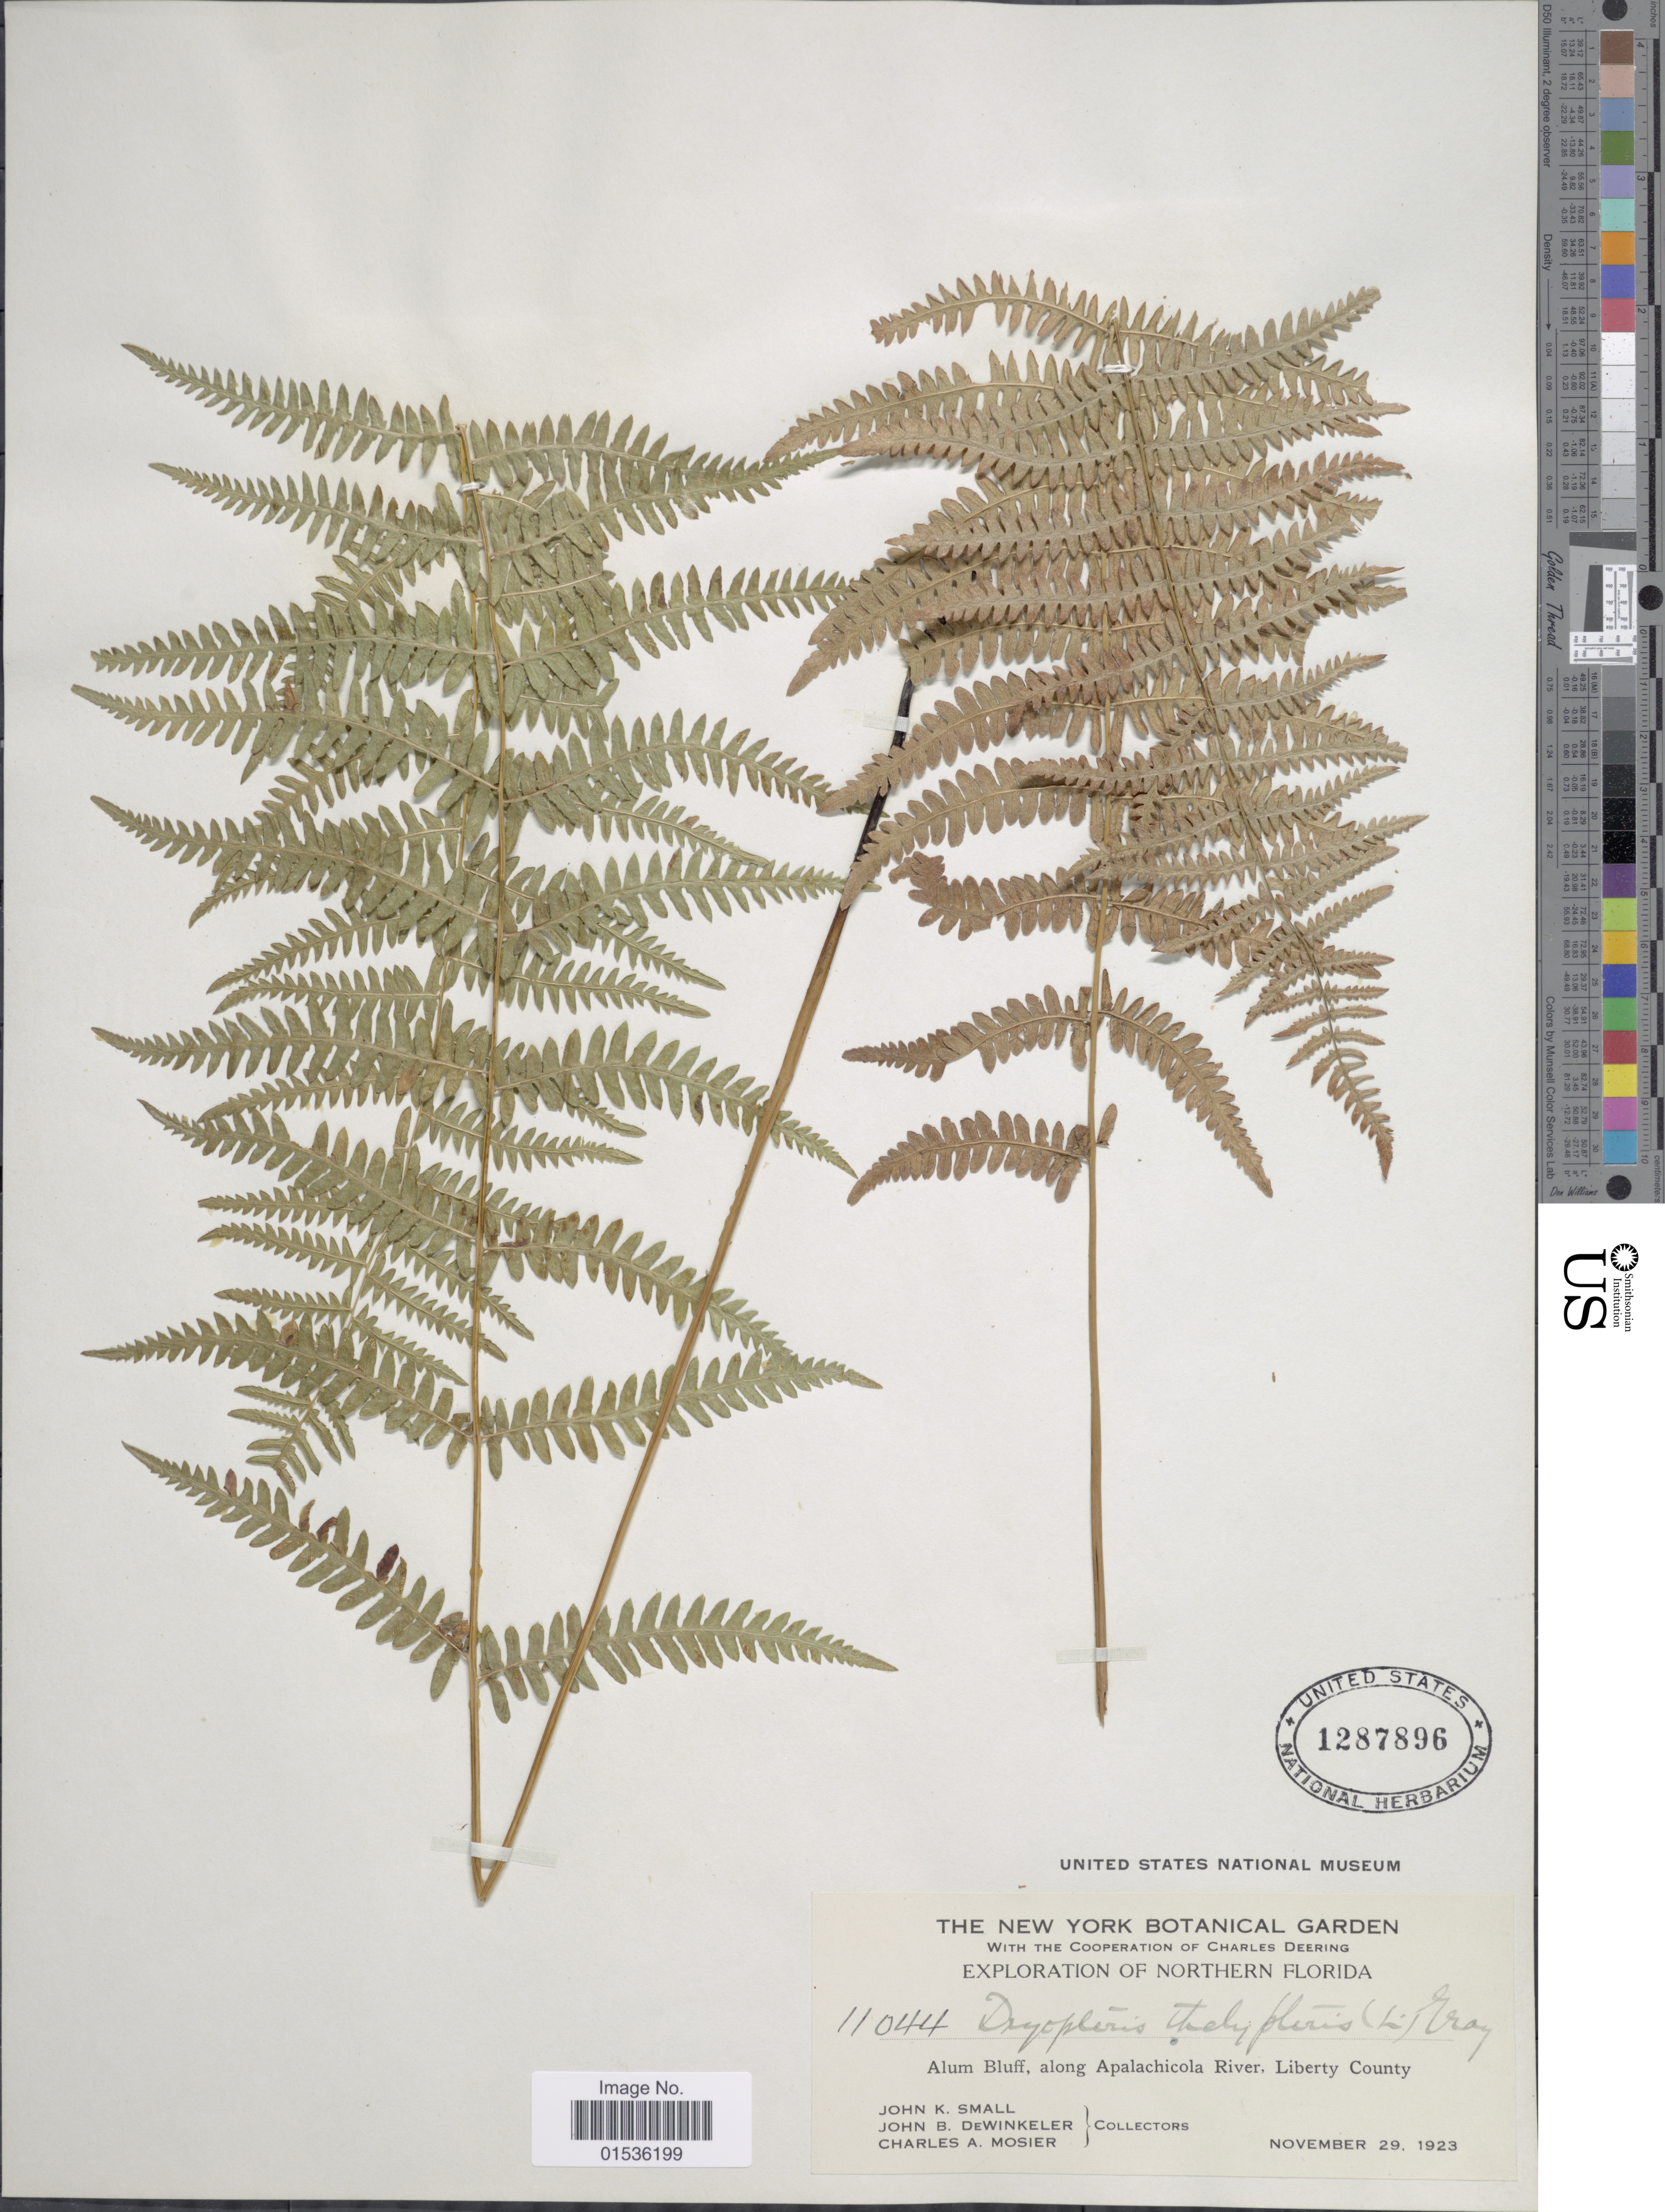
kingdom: Plantae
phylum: Tracheophyta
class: Polypodiopsida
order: Polypodiales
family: Thelypteridaceae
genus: Phegopteris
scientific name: Phegopteris connectilis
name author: (Michx.) Watt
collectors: J. K. Small, J. B. Dewinkeler & C. A. Mosier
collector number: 11044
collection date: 1923-11-29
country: United States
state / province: Florida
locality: Northern Florida, Alum Bluff, along Apalachicola River, Liberty County.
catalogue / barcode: US 1287896